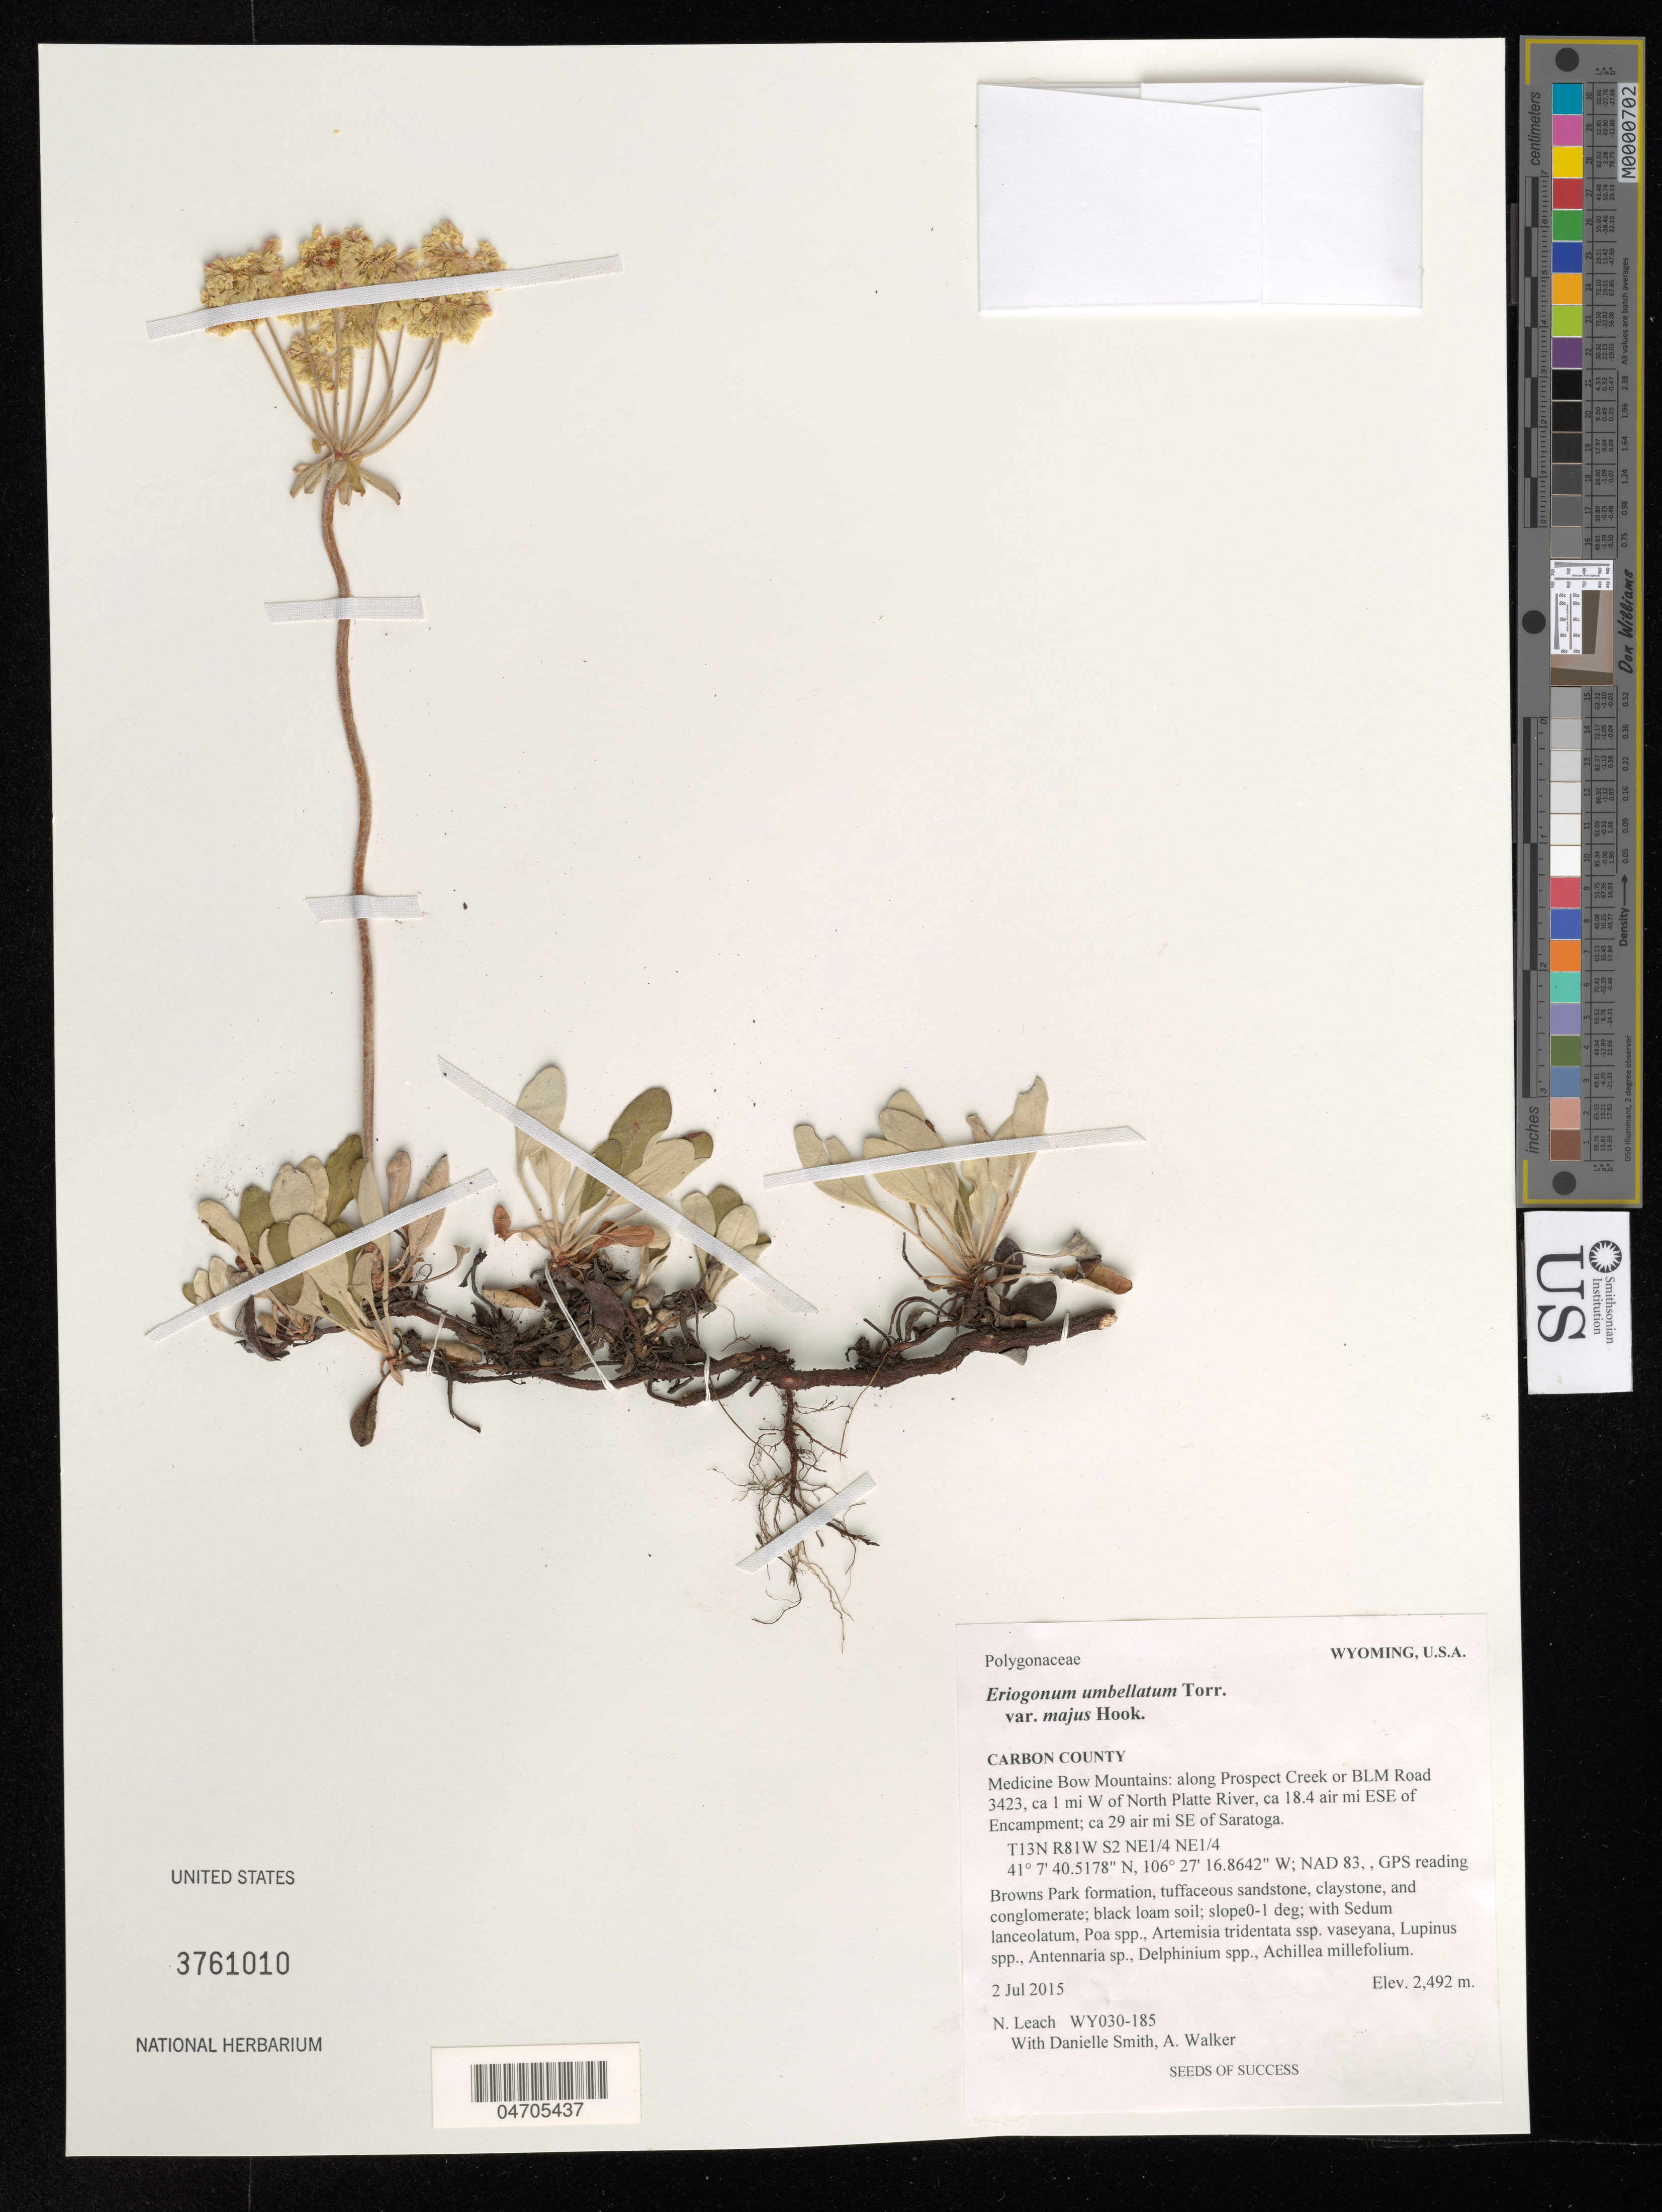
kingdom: Plantae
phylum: Tracheophyta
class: Magnoliopsida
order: Caryophyllales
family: Polygonaceae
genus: Eriogonum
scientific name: Eriogonum umbellatum var. majus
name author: Hook.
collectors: N. Leach, D. Smith & A. Walker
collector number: WY030-185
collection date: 2015-07-02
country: United States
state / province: Wyoming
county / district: Carbon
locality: Carbon County. Medicine Bow Mountains: along Prospect Creek or BLM Road 3423,ca 1 mi W of North Platte River, ca 18.4 air mi ESE of Encampment; ca 29 air mi SE of Saratoga. T13N R81W S2 NE1/4 NE1/4.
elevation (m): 2492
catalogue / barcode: US 3761010